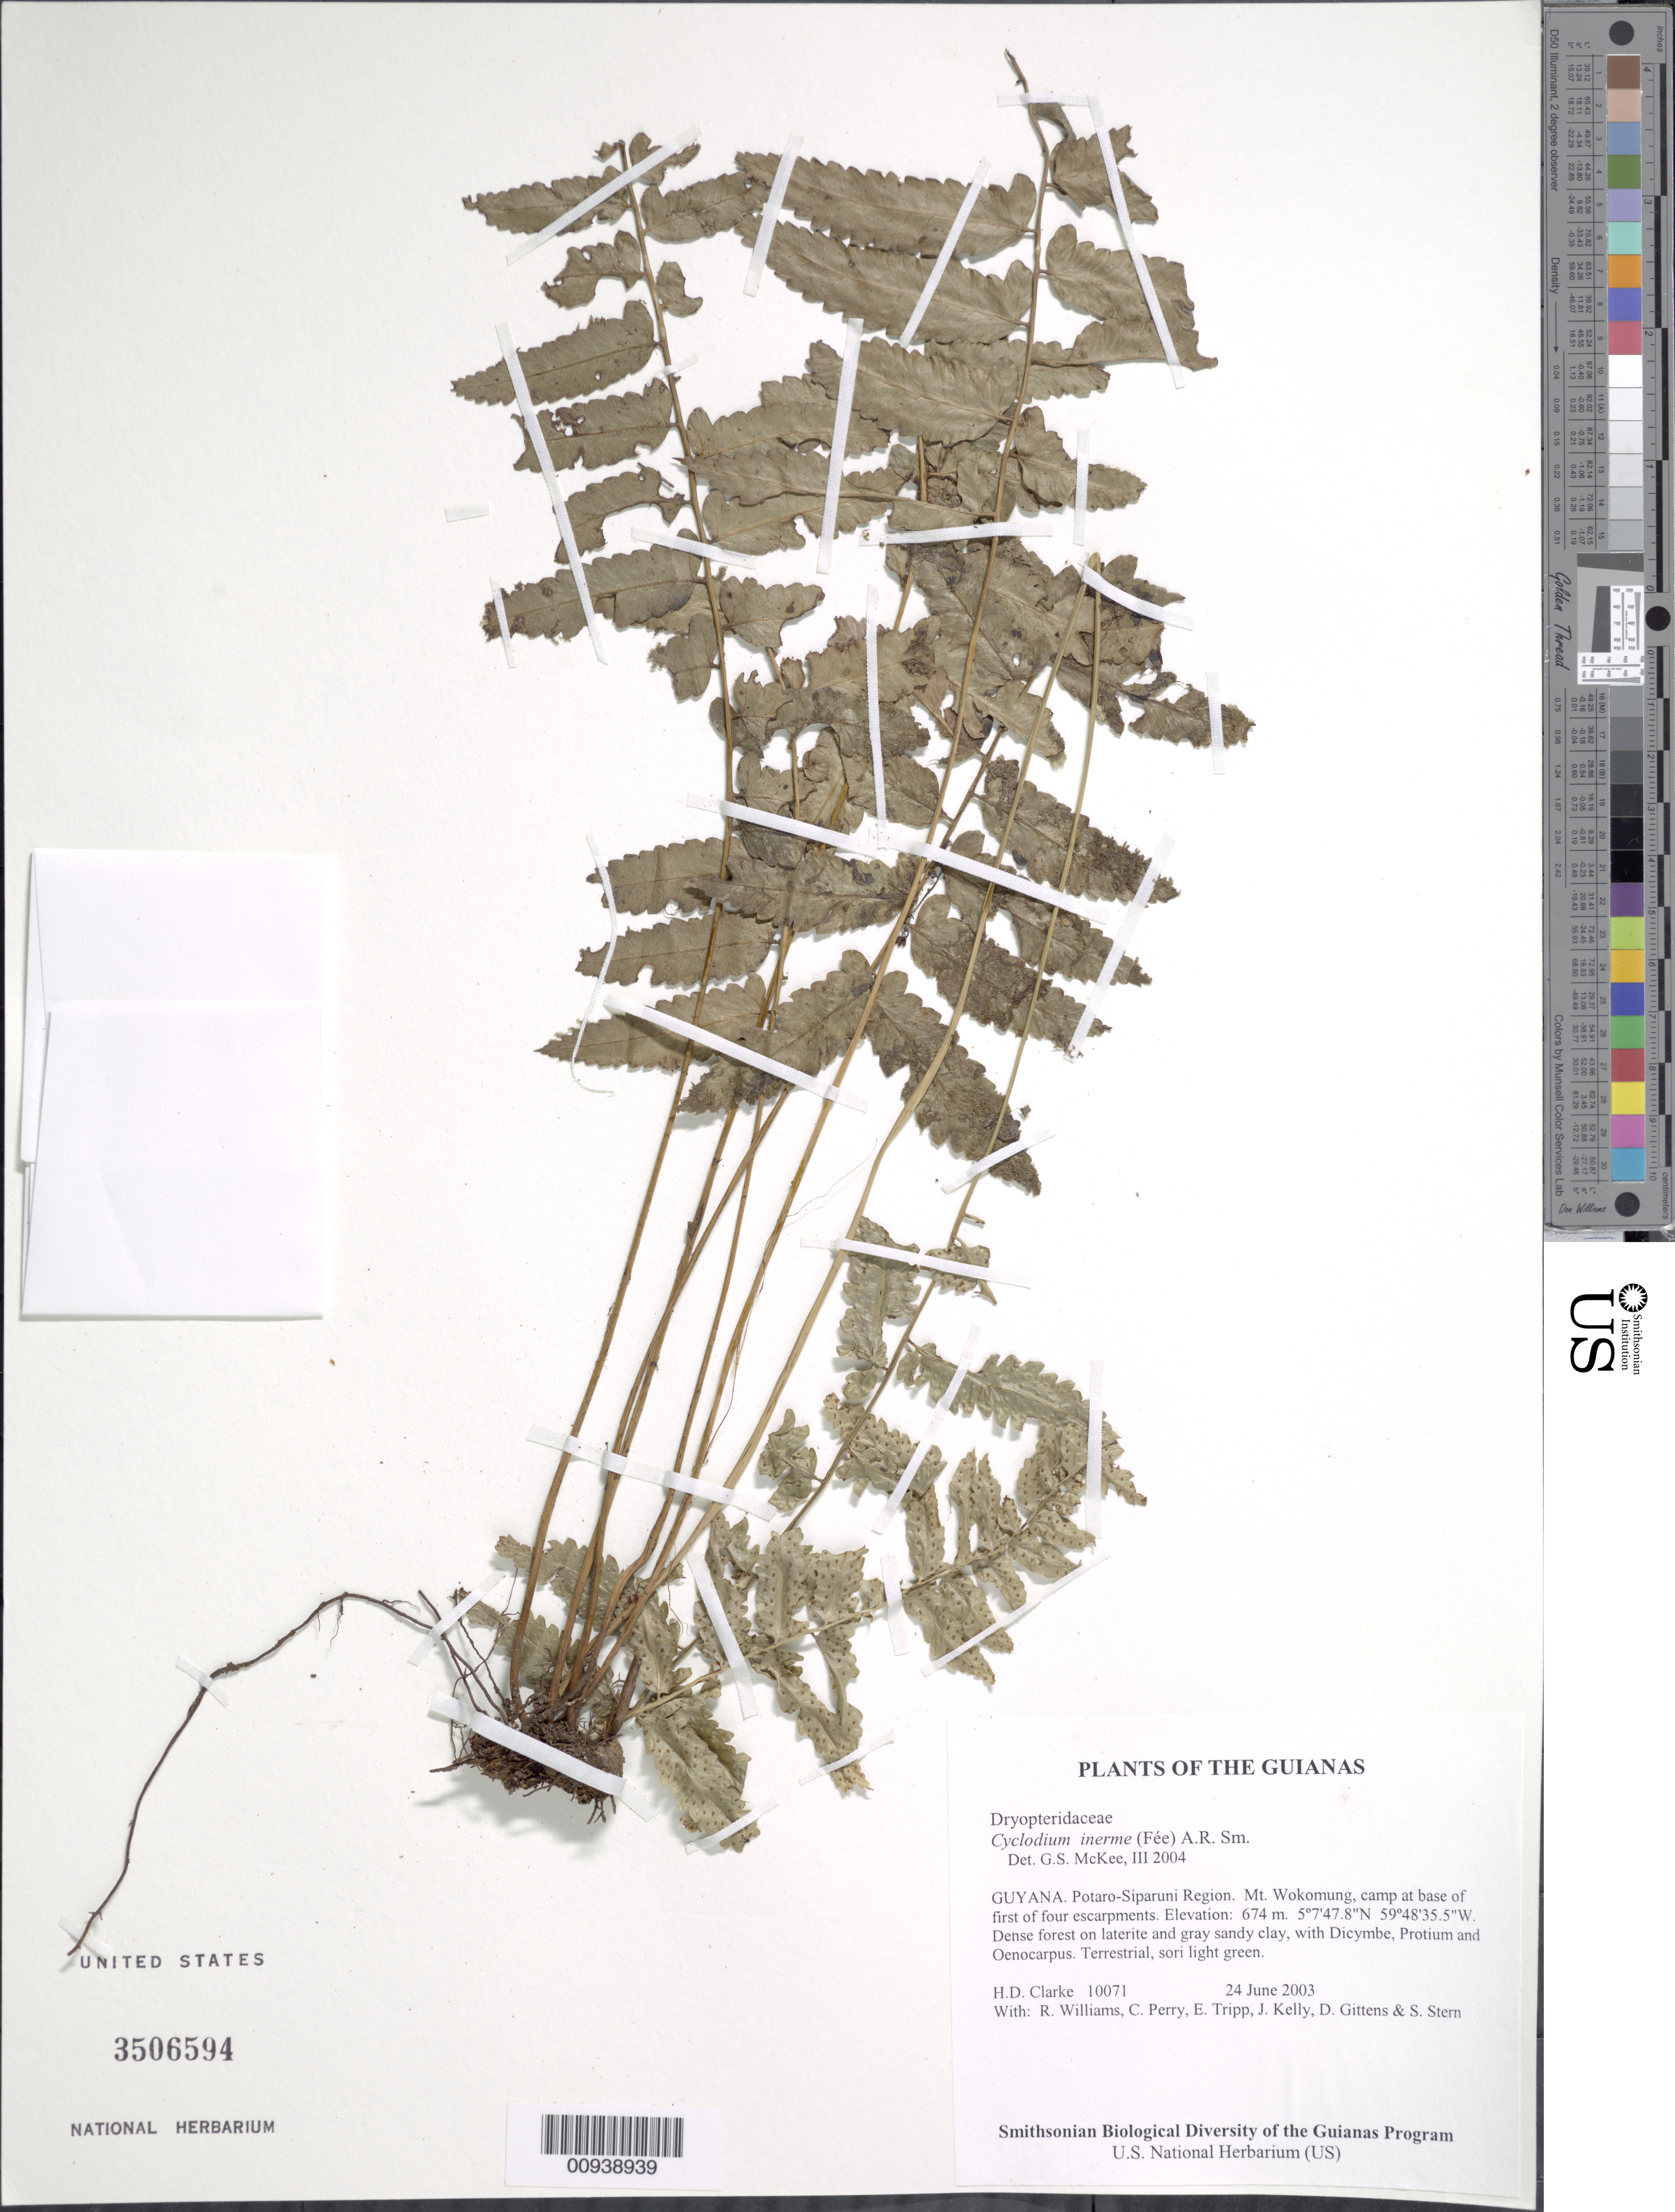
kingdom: Plantae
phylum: Tracheophyta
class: Polypodiopsida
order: Polypodiales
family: Dryopteridaceae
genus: Cyclodium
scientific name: Cyclodium inerme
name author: (Fée) A.R. Sm.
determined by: McKee, G. S., (US), NMNH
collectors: H. D. Clarke, R. Williams, C. Perry, E. Tripp, J. Kelly, D. Gittens & S. R. Stern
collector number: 10071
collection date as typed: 24 June 2003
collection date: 2003-06-24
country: Guyana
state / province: Potaro-Siparuni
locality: Mt. Wokomung, camp at base of first of four escarpments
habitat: Dense forest on laterite and gray sandy clay, with Dicymbe, Protium and Oenocarpus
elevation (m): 674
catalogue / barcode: US 3506594